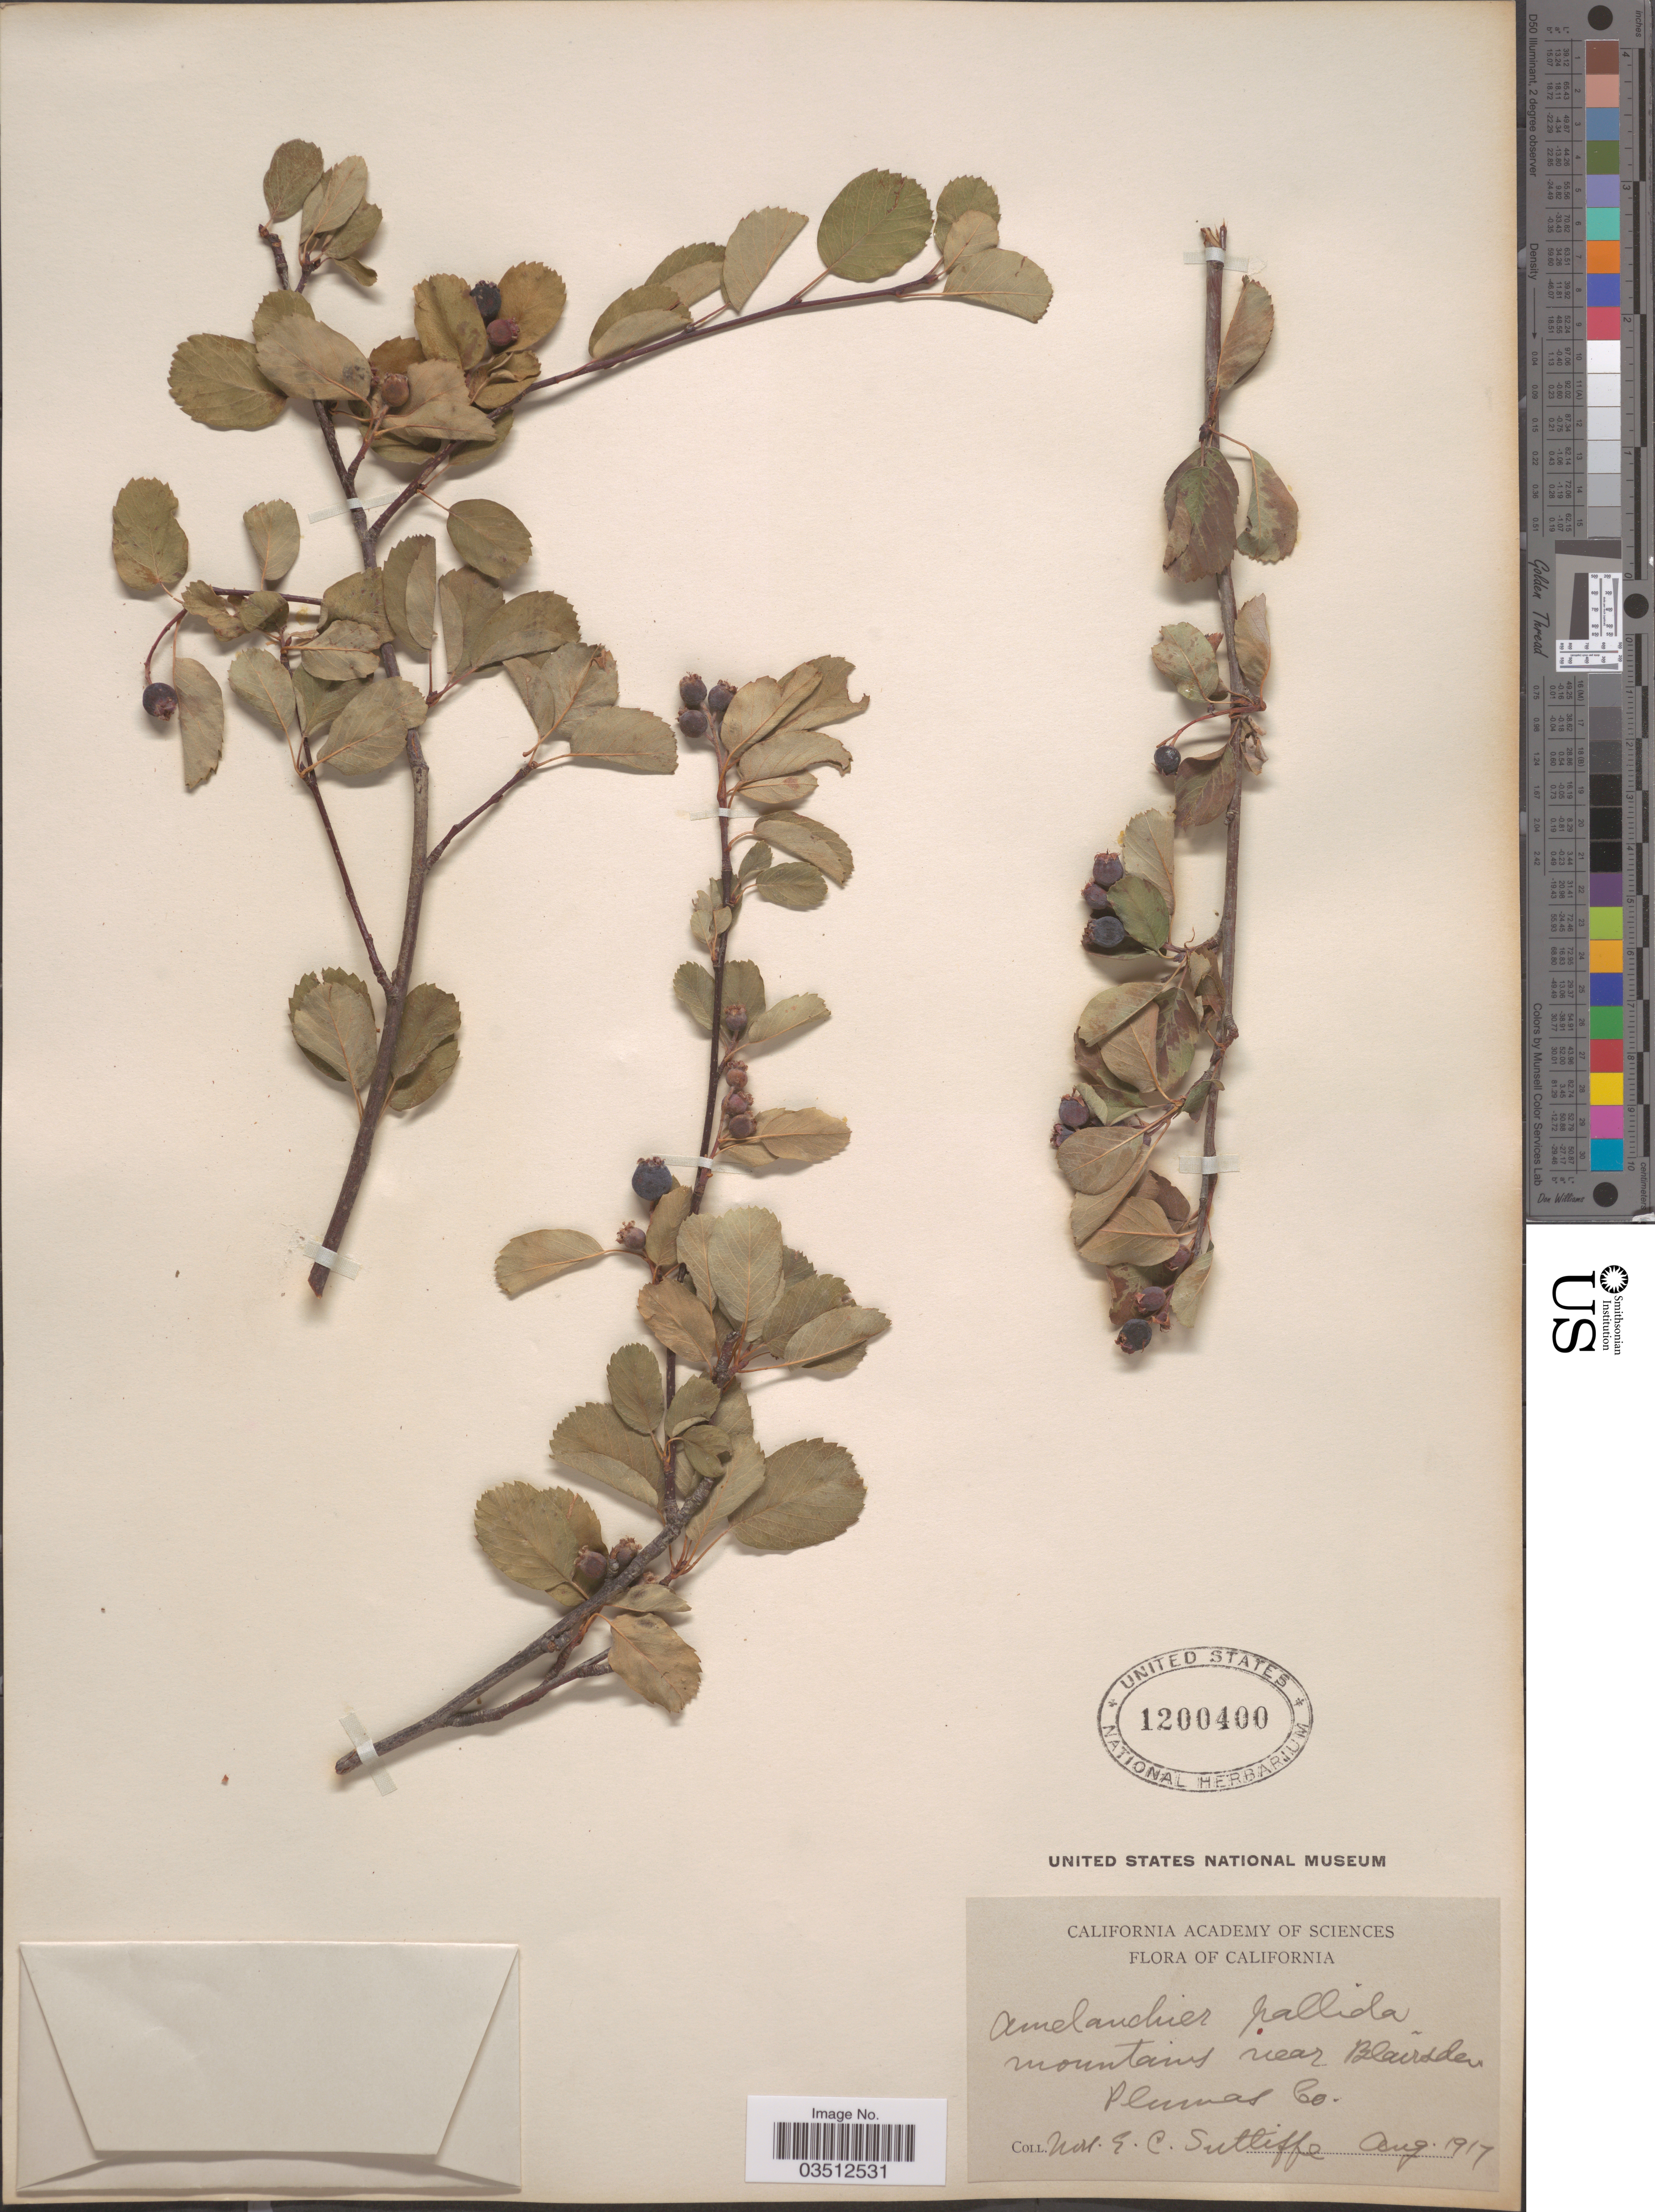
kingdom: Plantae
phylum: Tracheophyta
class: Magnoliopsida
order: Rosales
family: Rosaceae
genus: Amelanchier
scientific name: Amelanchier pallida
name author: Greene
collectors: E. Suttiffe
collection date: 1917-08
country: United States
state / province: California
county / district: Plumas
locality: Mountains near Blairsden. Plumas Co.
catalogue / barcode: US 1200400